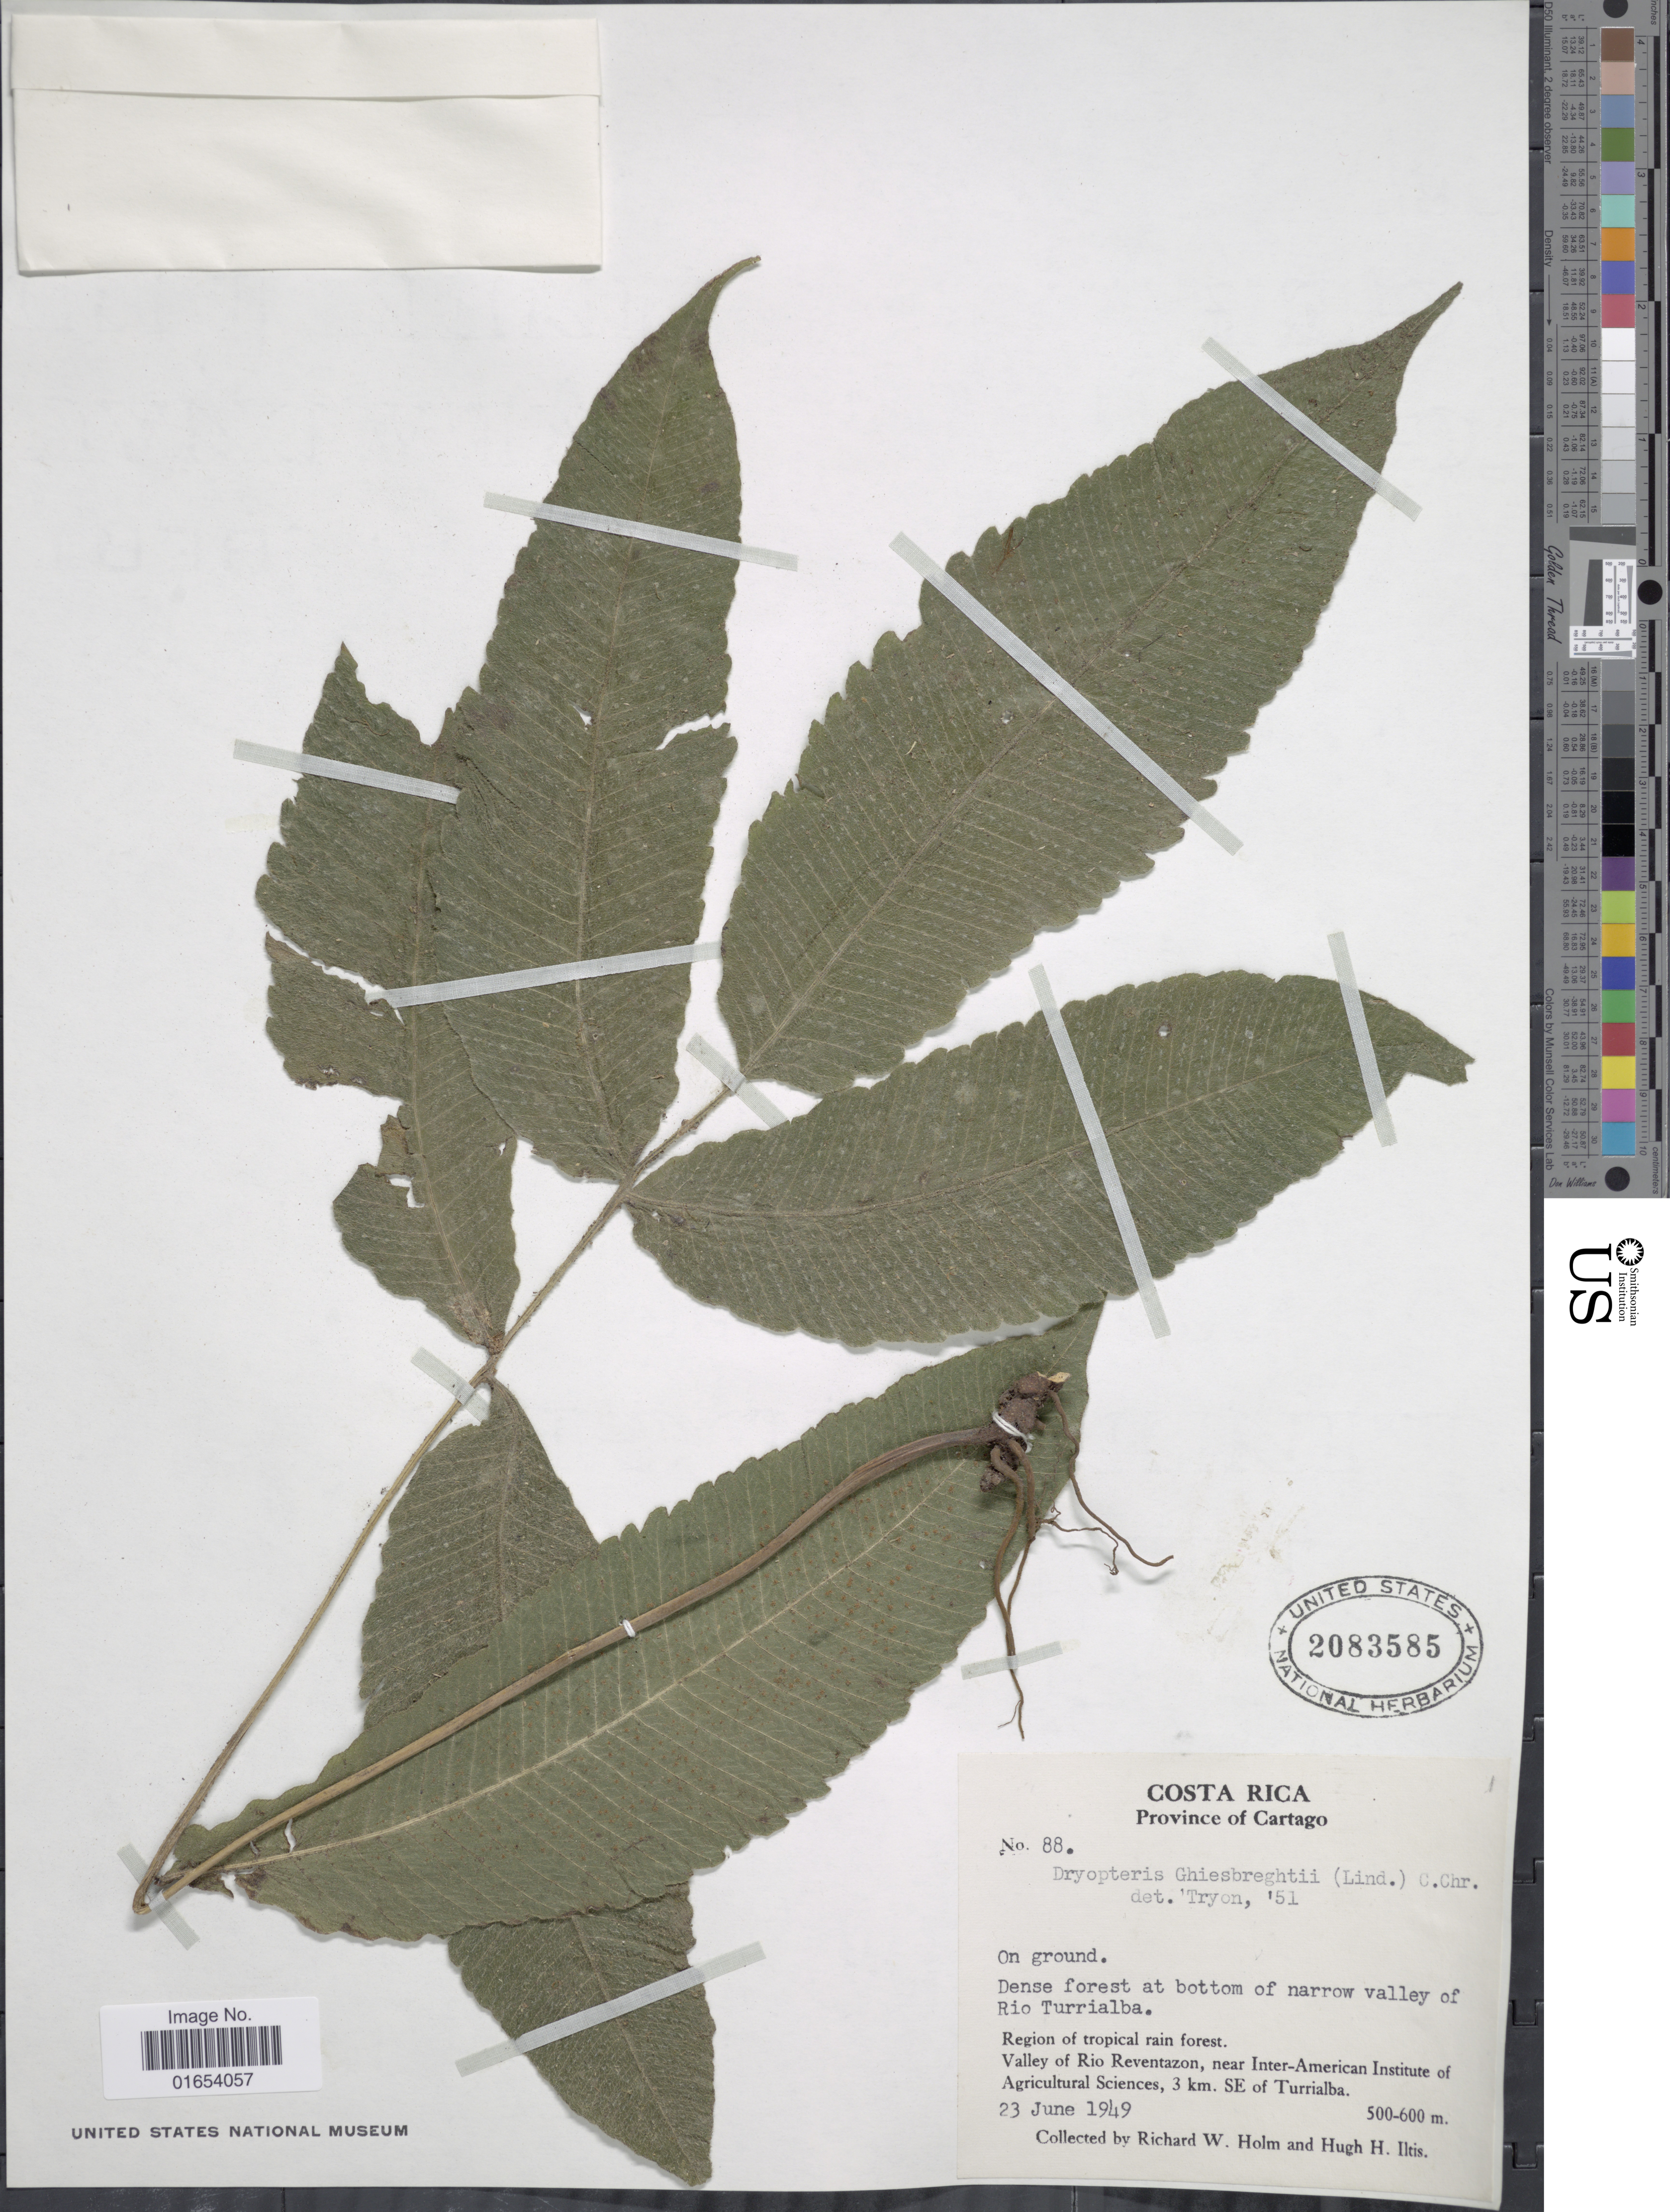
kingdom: Plantae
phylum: Tracheophyta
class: Polypodiopsida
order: Polypodiales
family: Thelypteridaceae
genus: Goniopteris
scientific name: Goniopteris ghiesbreghtii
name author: (Linden) J. Sm.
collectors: R. W. Holm & H. H. Iltis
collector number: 88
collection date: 1949-06-23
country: Costa Rica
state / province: Cartago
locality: Province of Cartago, valley of Rio Reventazon, near Inter-American Institute of Agriculture Sciences, 3 km. SE of Turrialba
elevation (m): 500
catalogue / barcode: US 2083585